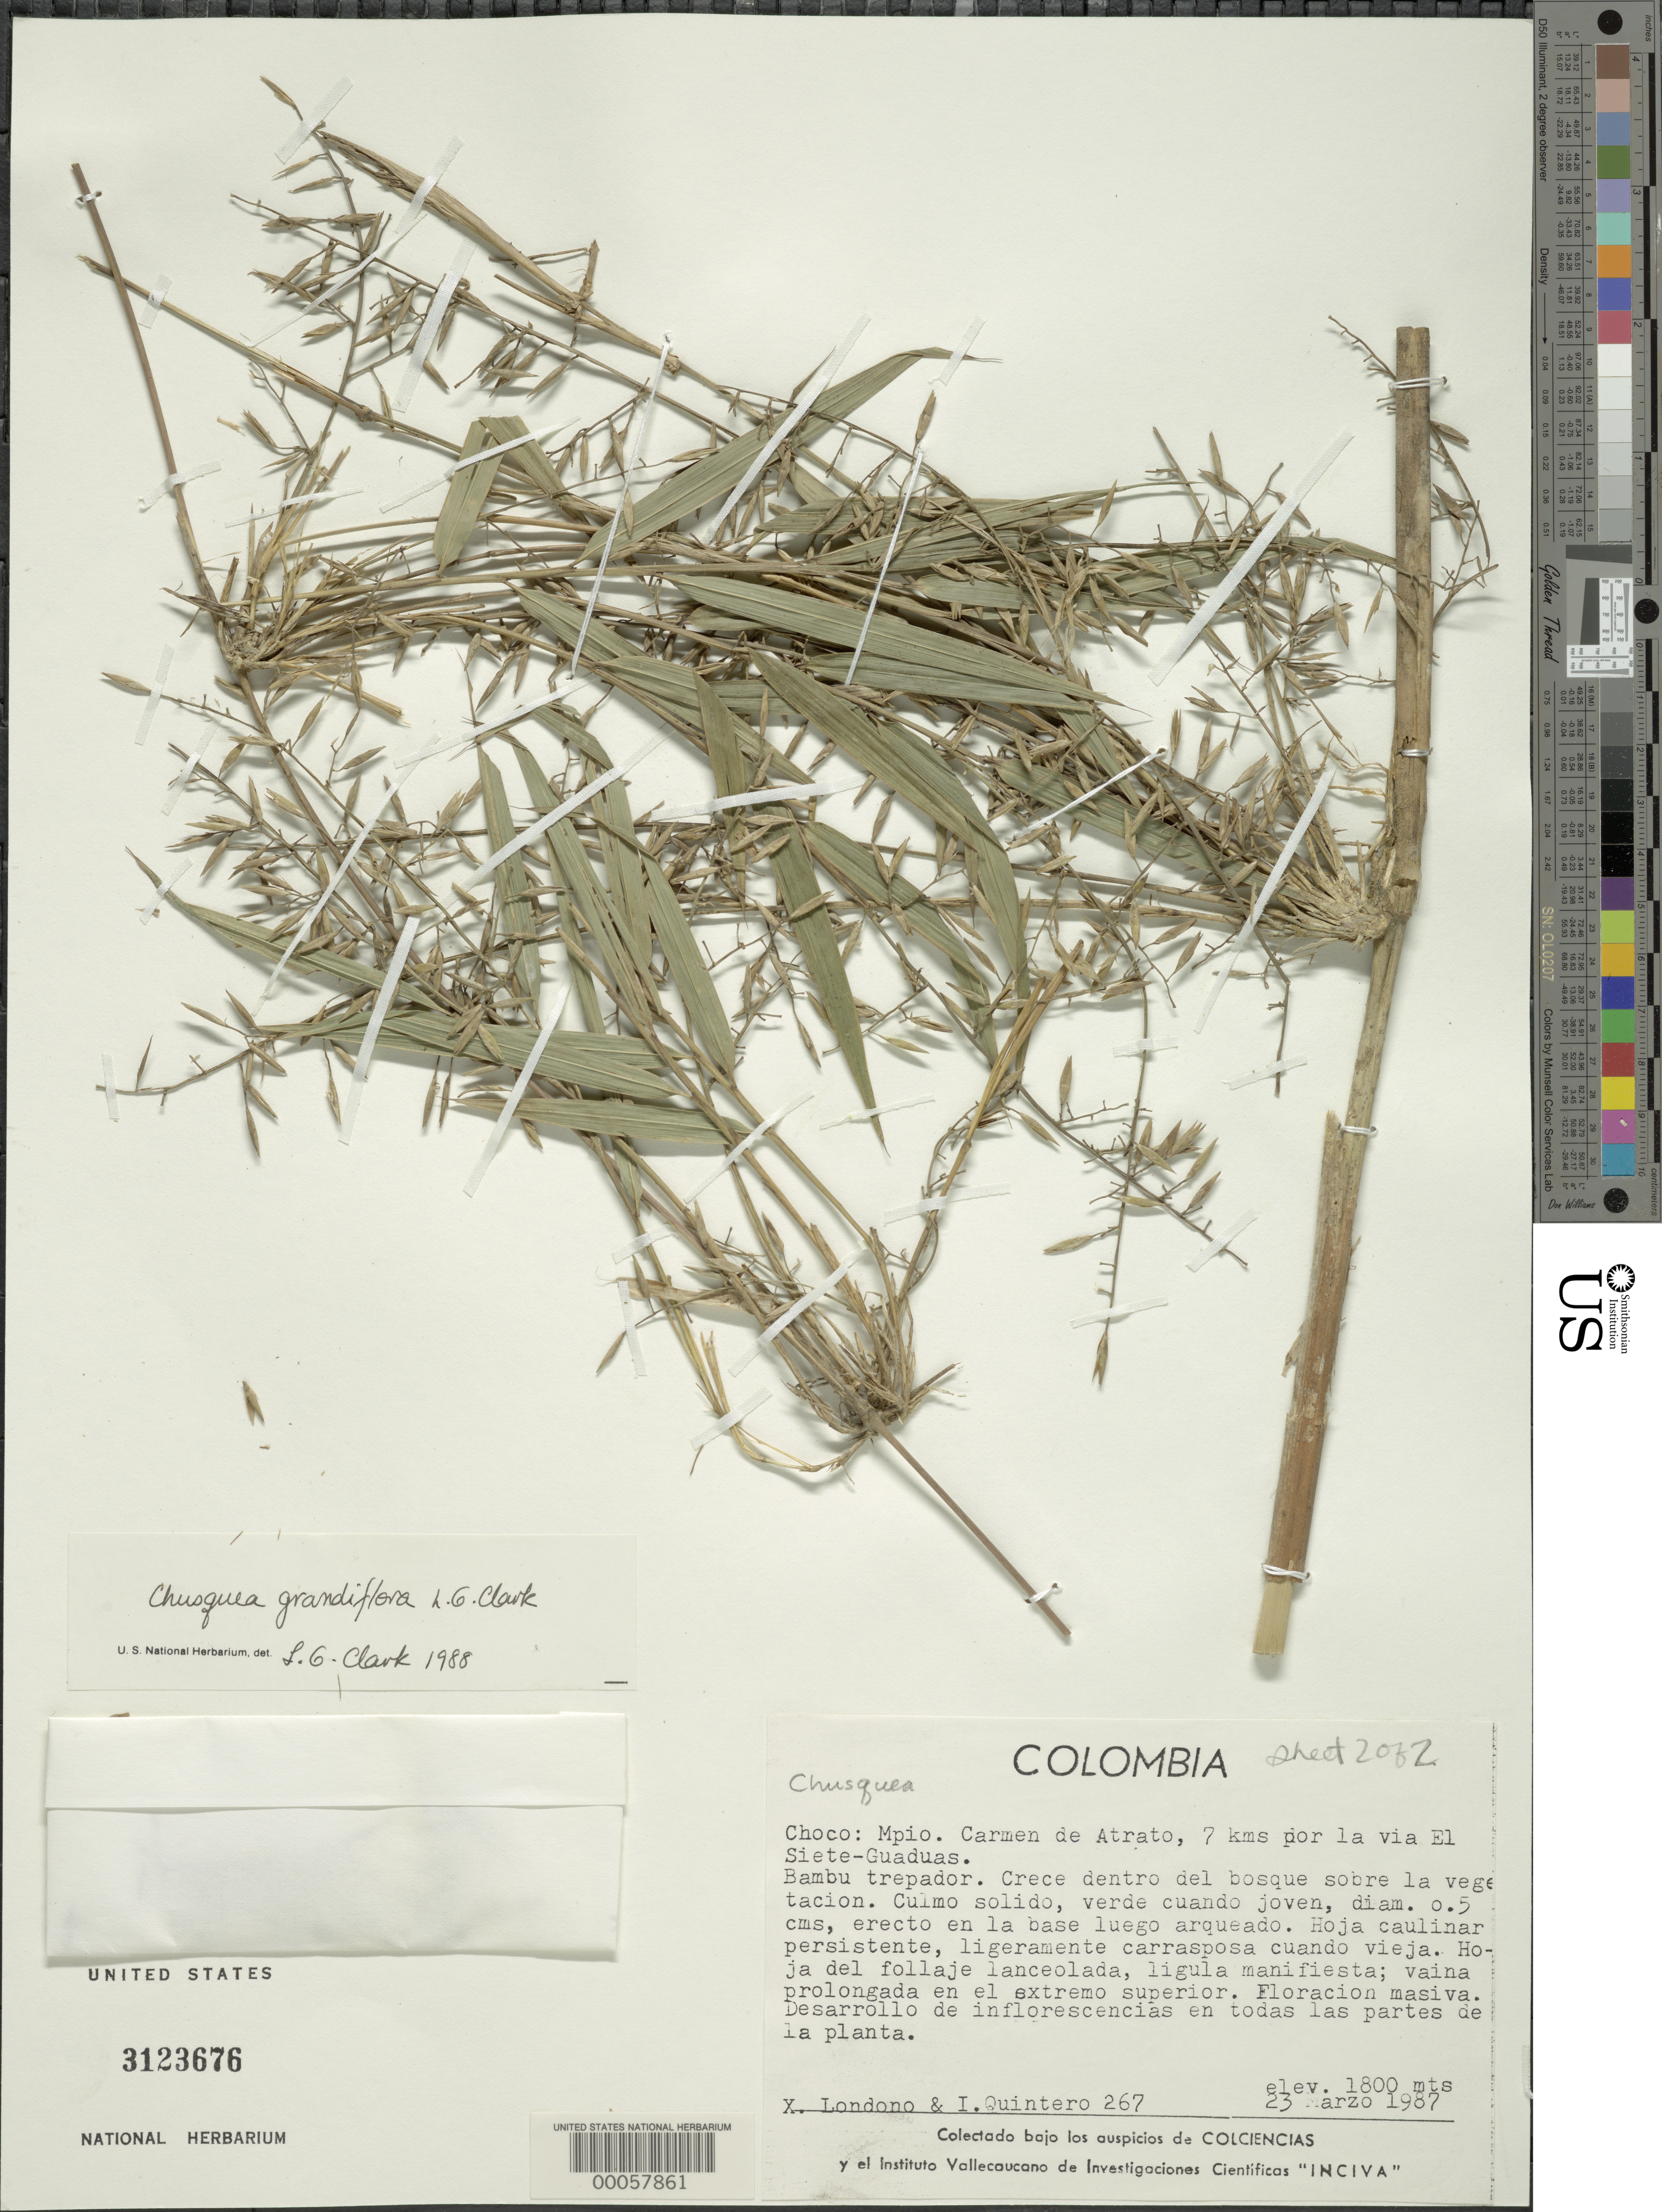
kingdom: Plantae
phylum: Tracheophyta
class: Liliopsida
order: Poales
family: Poaceae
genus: Chusquea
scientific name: Chusquea grandiflora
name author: L.G. Clark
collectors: X. Londoño & I. Quintero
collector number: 267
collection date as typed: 23 Mar 1987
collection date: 1987-03-23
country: Colombia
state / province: Chocó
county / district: El Carmen ?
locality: Mun. Carmen de Atrato, 7 kms por la via el Siete-Guaduas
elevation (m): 1800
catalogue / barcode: US 3123676